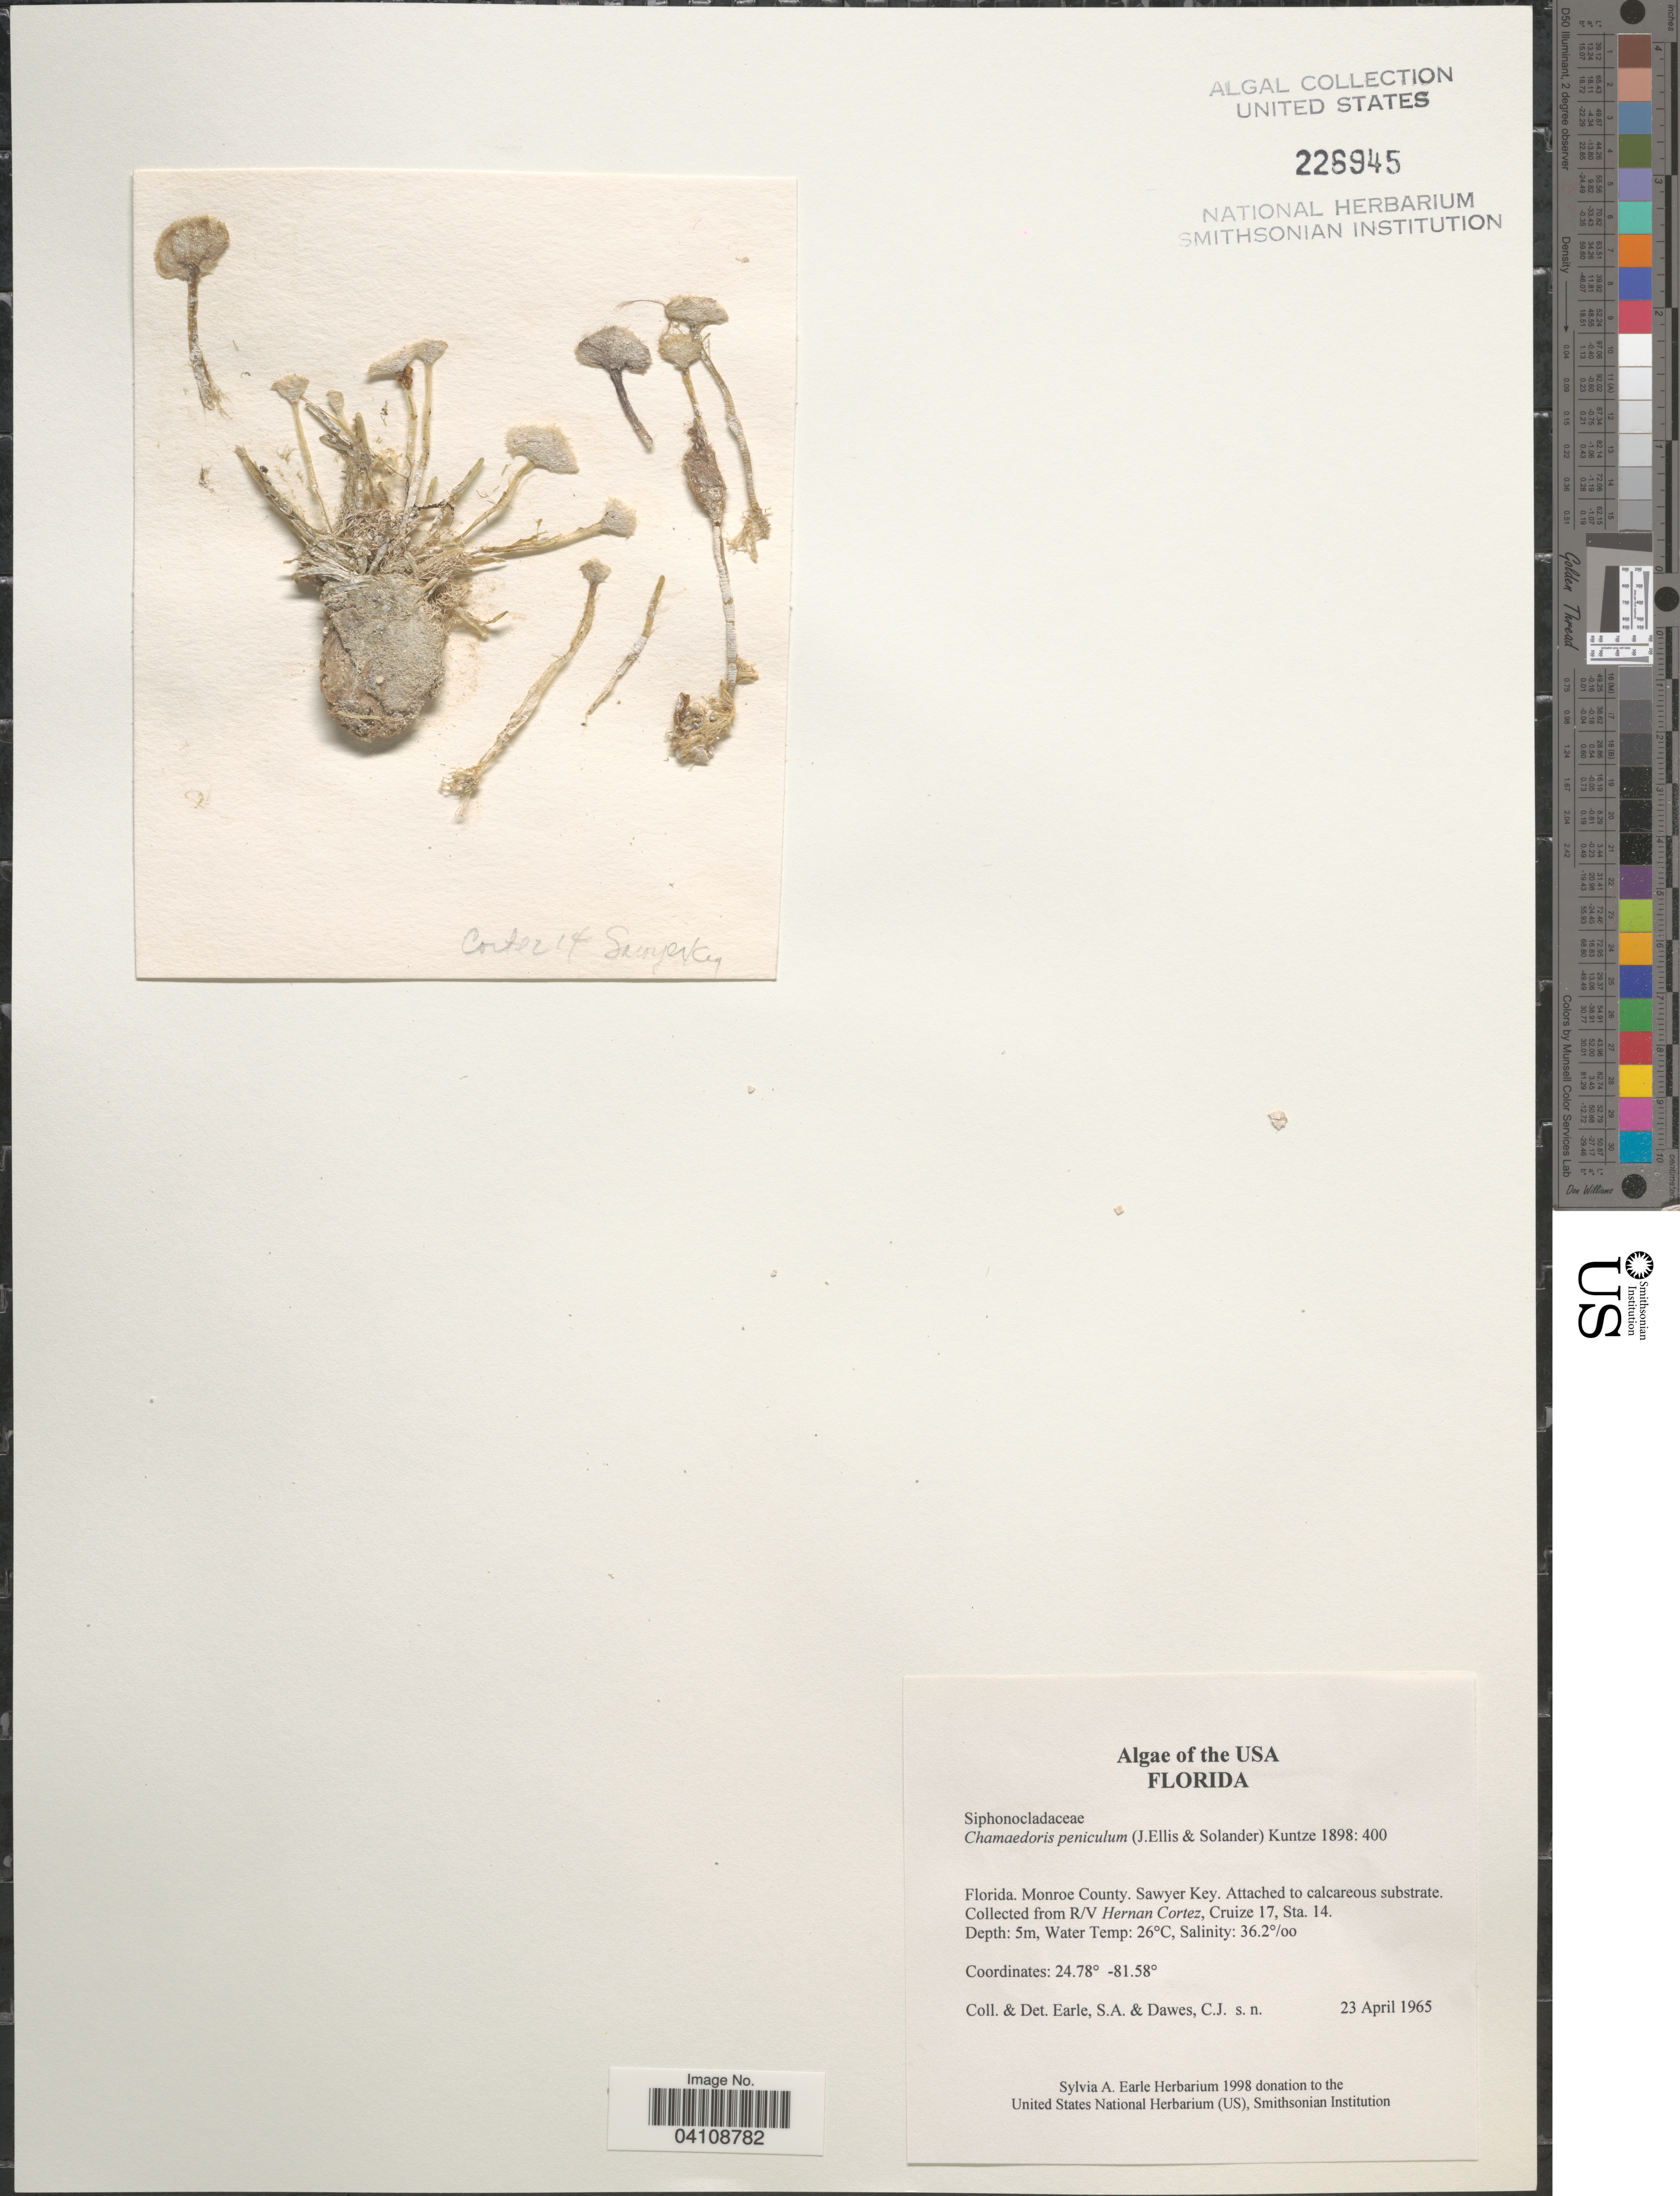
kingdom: Plantae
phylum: Chlorophyta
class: Ulvophyceae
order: Siphonocladales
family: Siphonocladaceae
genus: Chamaedoris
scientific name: Chamaedoris peniculum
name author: (J. Ellis & Sol.) Kuntze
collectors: S. A. Earle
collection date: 1965-04-23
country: United States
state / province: Florida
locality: Monroe County. Sawyer Key. R/V Hernan Cortez, Cruize 17, Sta. 14.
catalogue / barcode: US 226945